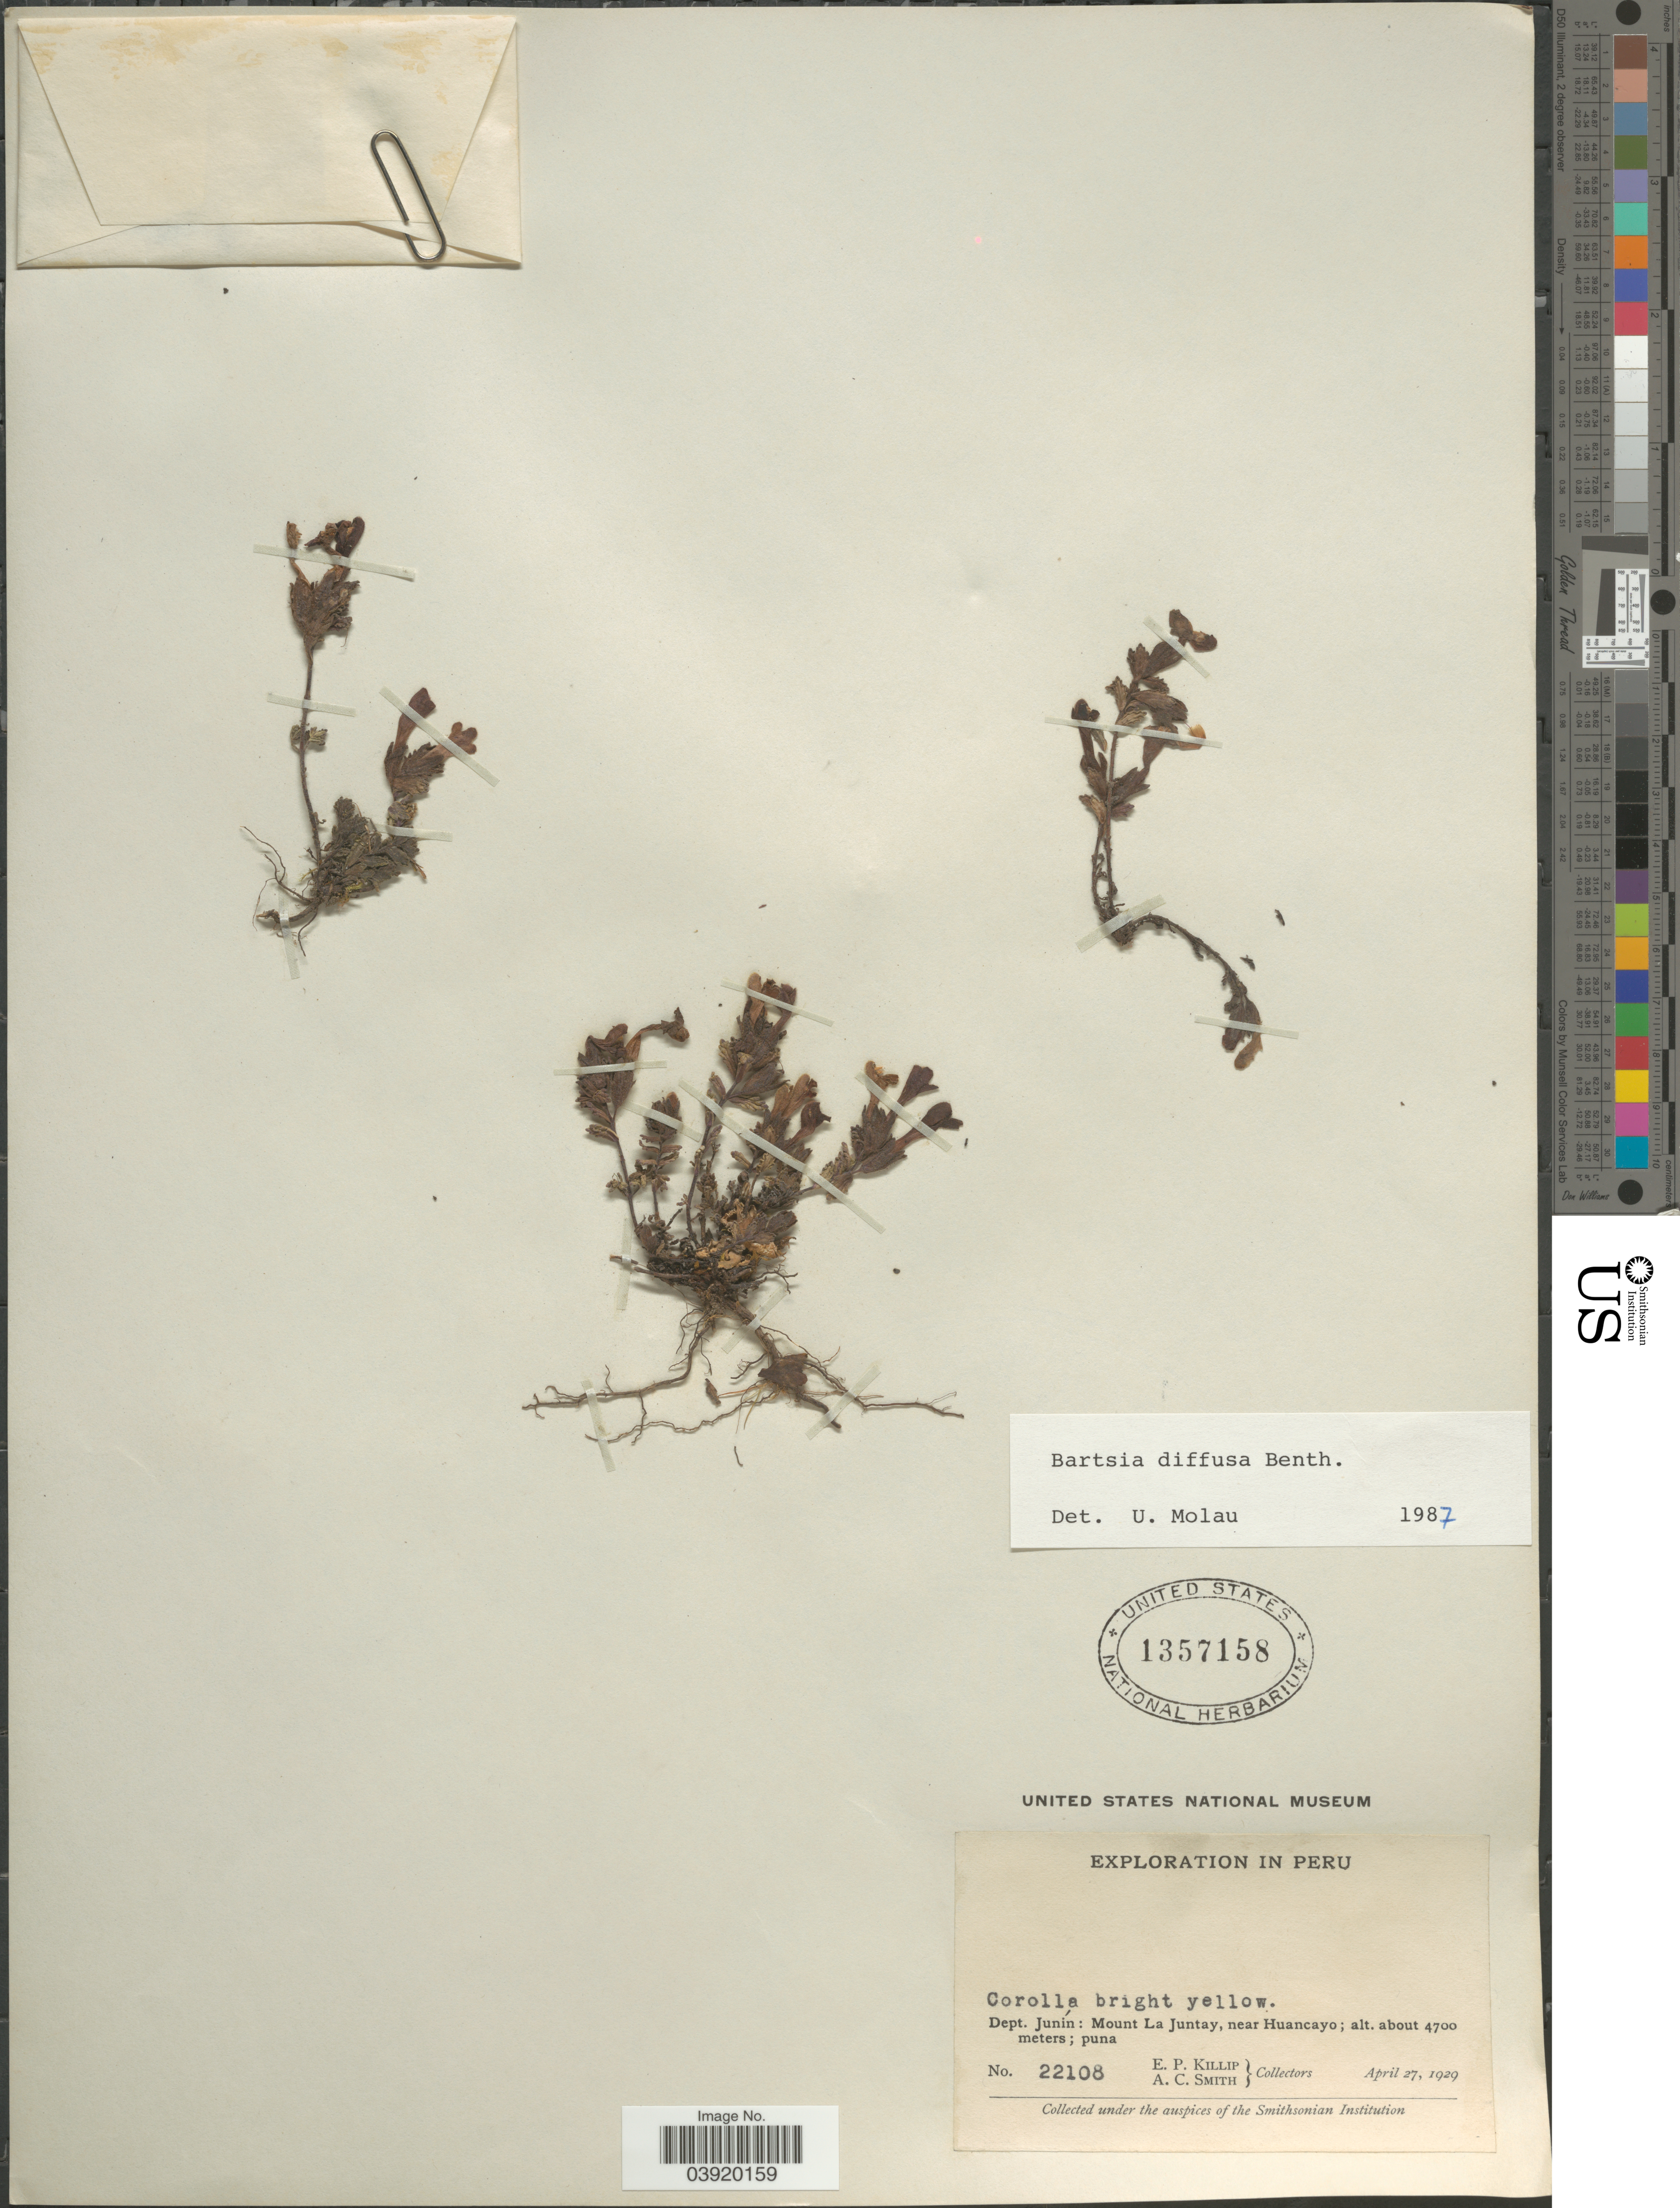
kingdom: Plantae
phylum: Tracheophyta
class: Magnoliopsida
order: Lamiales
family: Orobanchaceae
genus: Bartsia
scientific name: Bartsia diffusa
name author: Benth.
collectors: E. P. Killip & A. C. Smith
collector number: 22108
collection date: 1929-04-27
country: Peru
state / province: Junín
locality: Dept. Junín: Mount La Juntay, near Huancayo.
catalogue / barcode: US 1357158